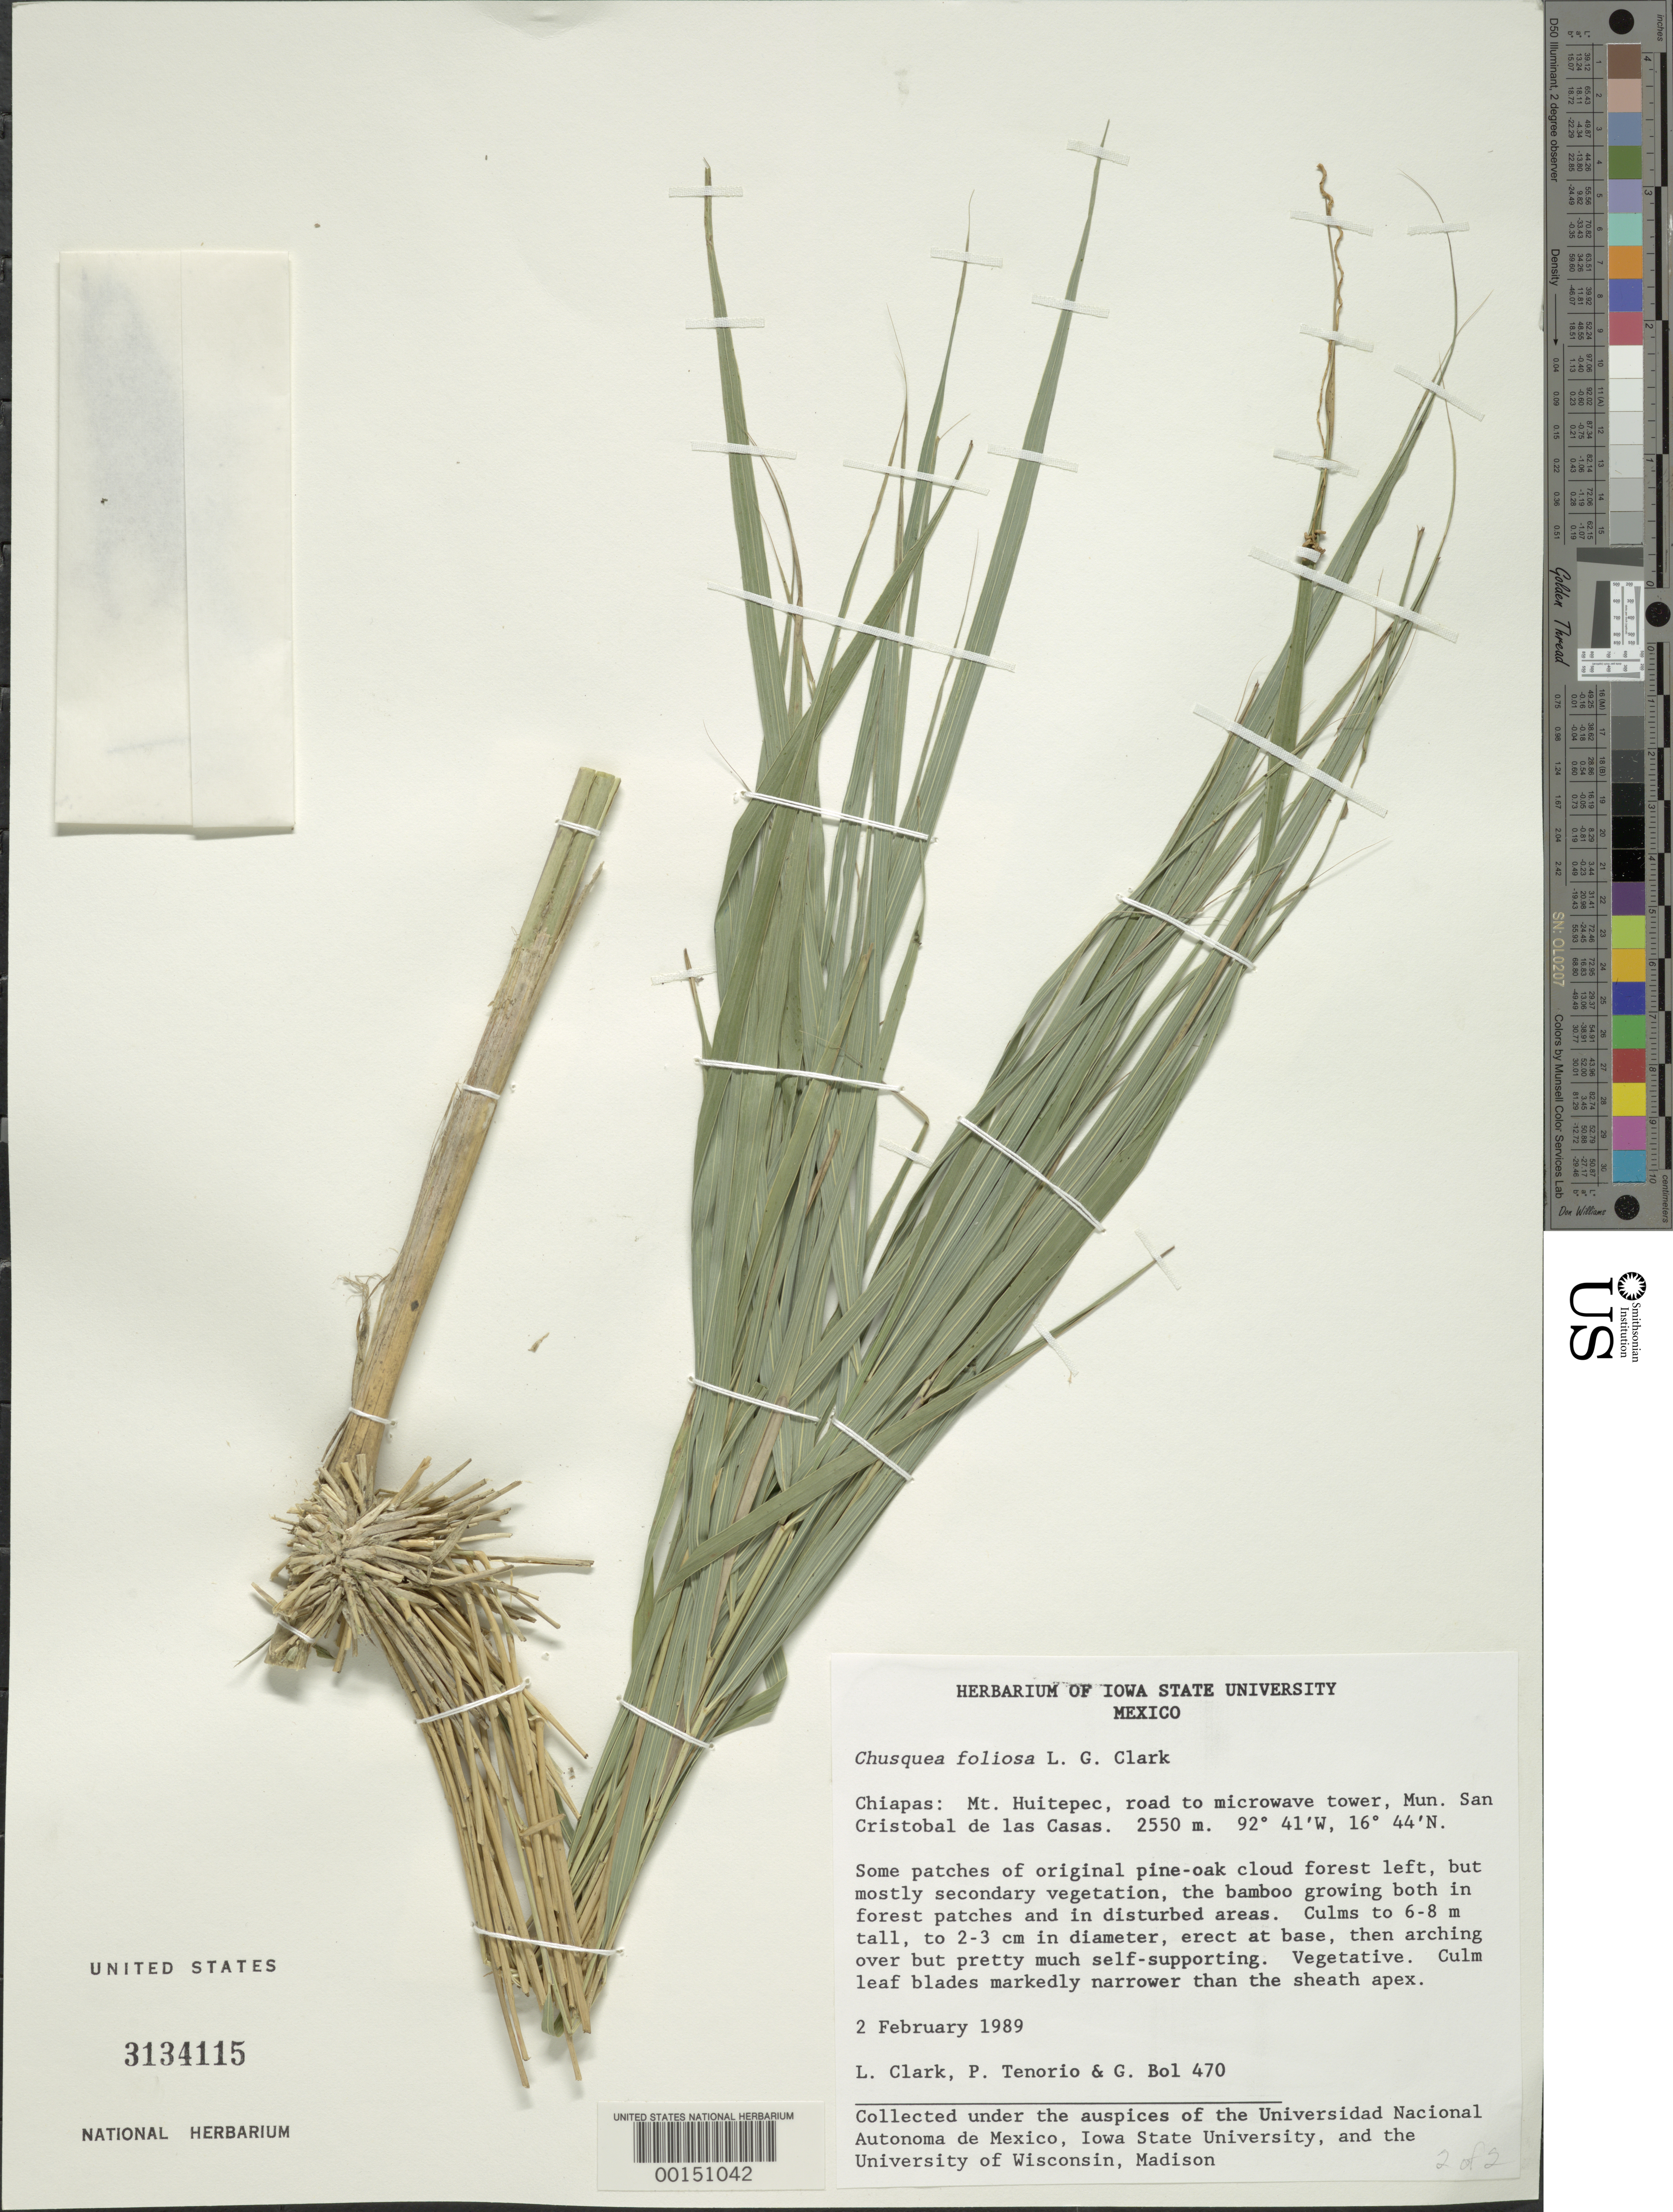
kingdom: Plantae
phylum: Tracheophyta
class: Liliopsida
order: Poales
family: Poaceae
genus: Chusquea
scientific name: Chusquea foliosa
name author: L.G. Clark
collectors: L. G. Clark, P. Tenorio L. & G. Bol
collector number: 470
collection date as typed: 02 Feb 1989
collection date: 1989-02-02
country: Mexico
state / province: Chiapas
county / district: San Cristóbal de Las Casas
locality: Mt. Huitepec, rd to microwave tower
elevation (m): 2550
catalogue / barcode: US 3134115